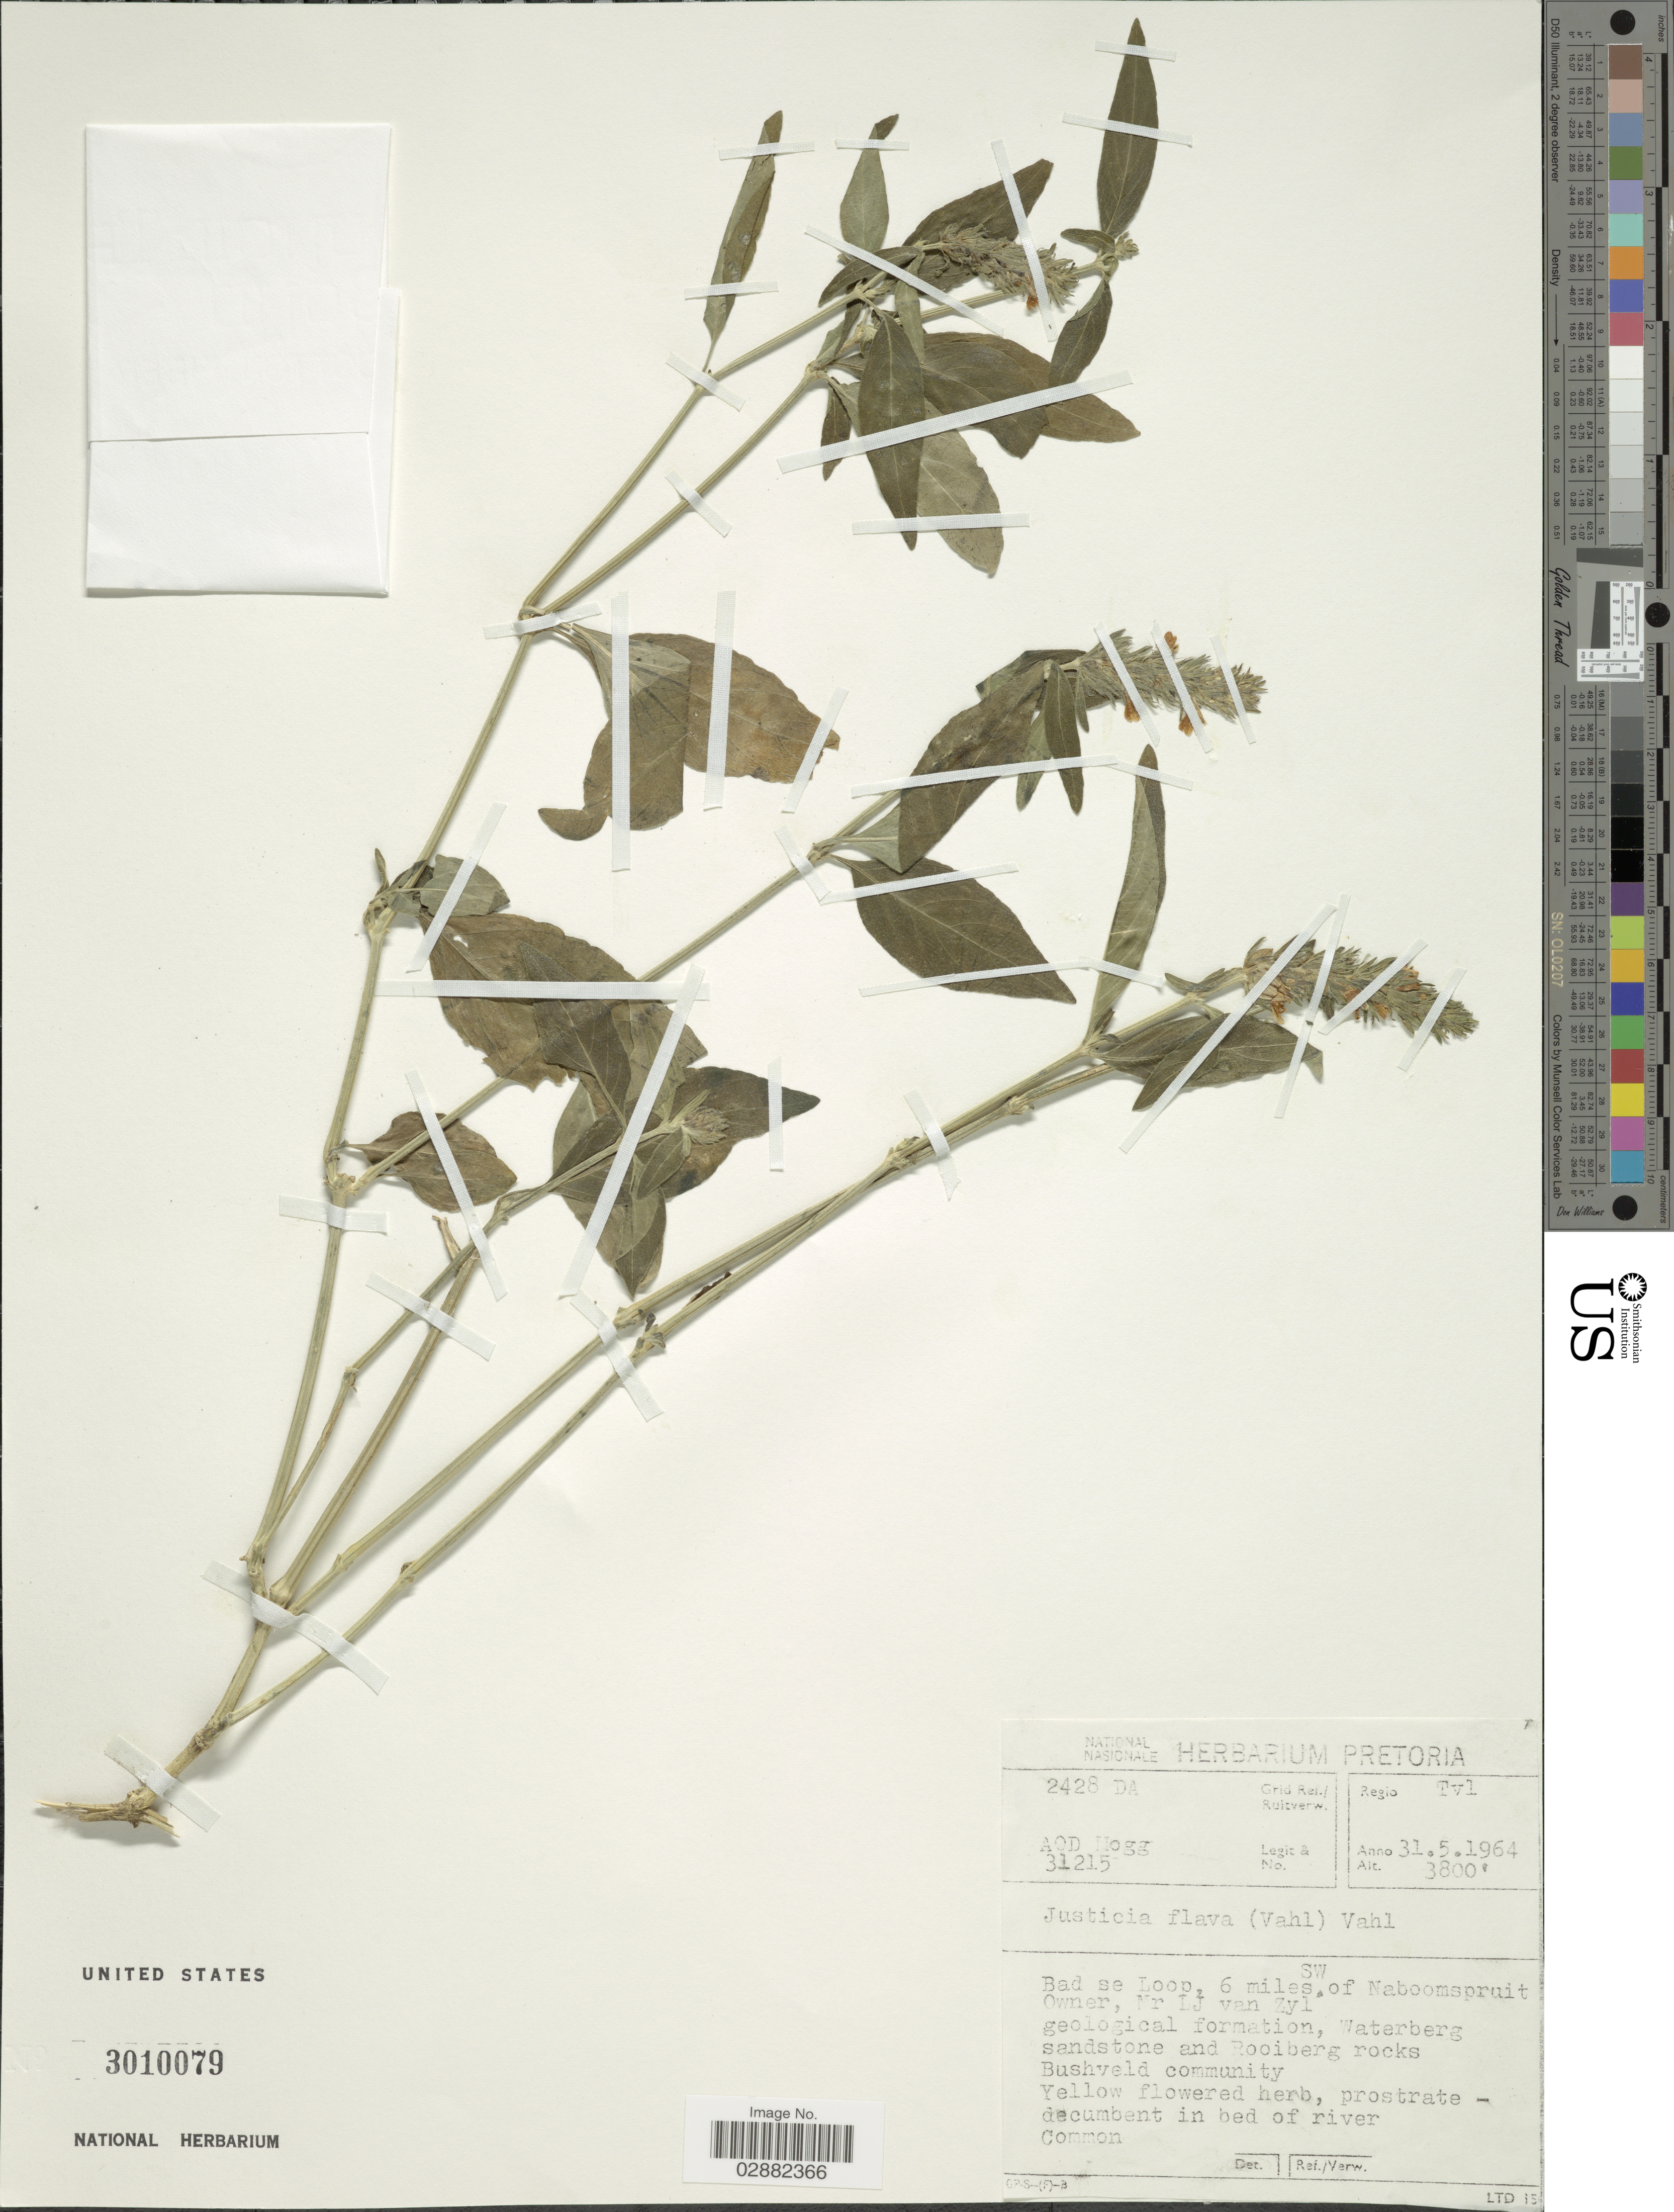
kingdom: Plantae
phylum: Tracheophyta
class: Magnoliopsida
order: Lamiales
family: Acanthaceae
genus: Justicia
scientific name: Justicia flava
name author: (Forssk.) Vahl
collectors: A. O. Mogg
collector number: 31215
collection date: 1964-05-31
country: South Africa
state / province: Limpopo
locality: Grid Ref./Ruitverw. 2428DA, Regio Tvl, Bad se Loop, 6 miles SW of Naboomspruit Owner, Mr Lj van Zyl, geological formation, Waterberg.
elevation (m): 1158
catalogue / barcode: US 3010079